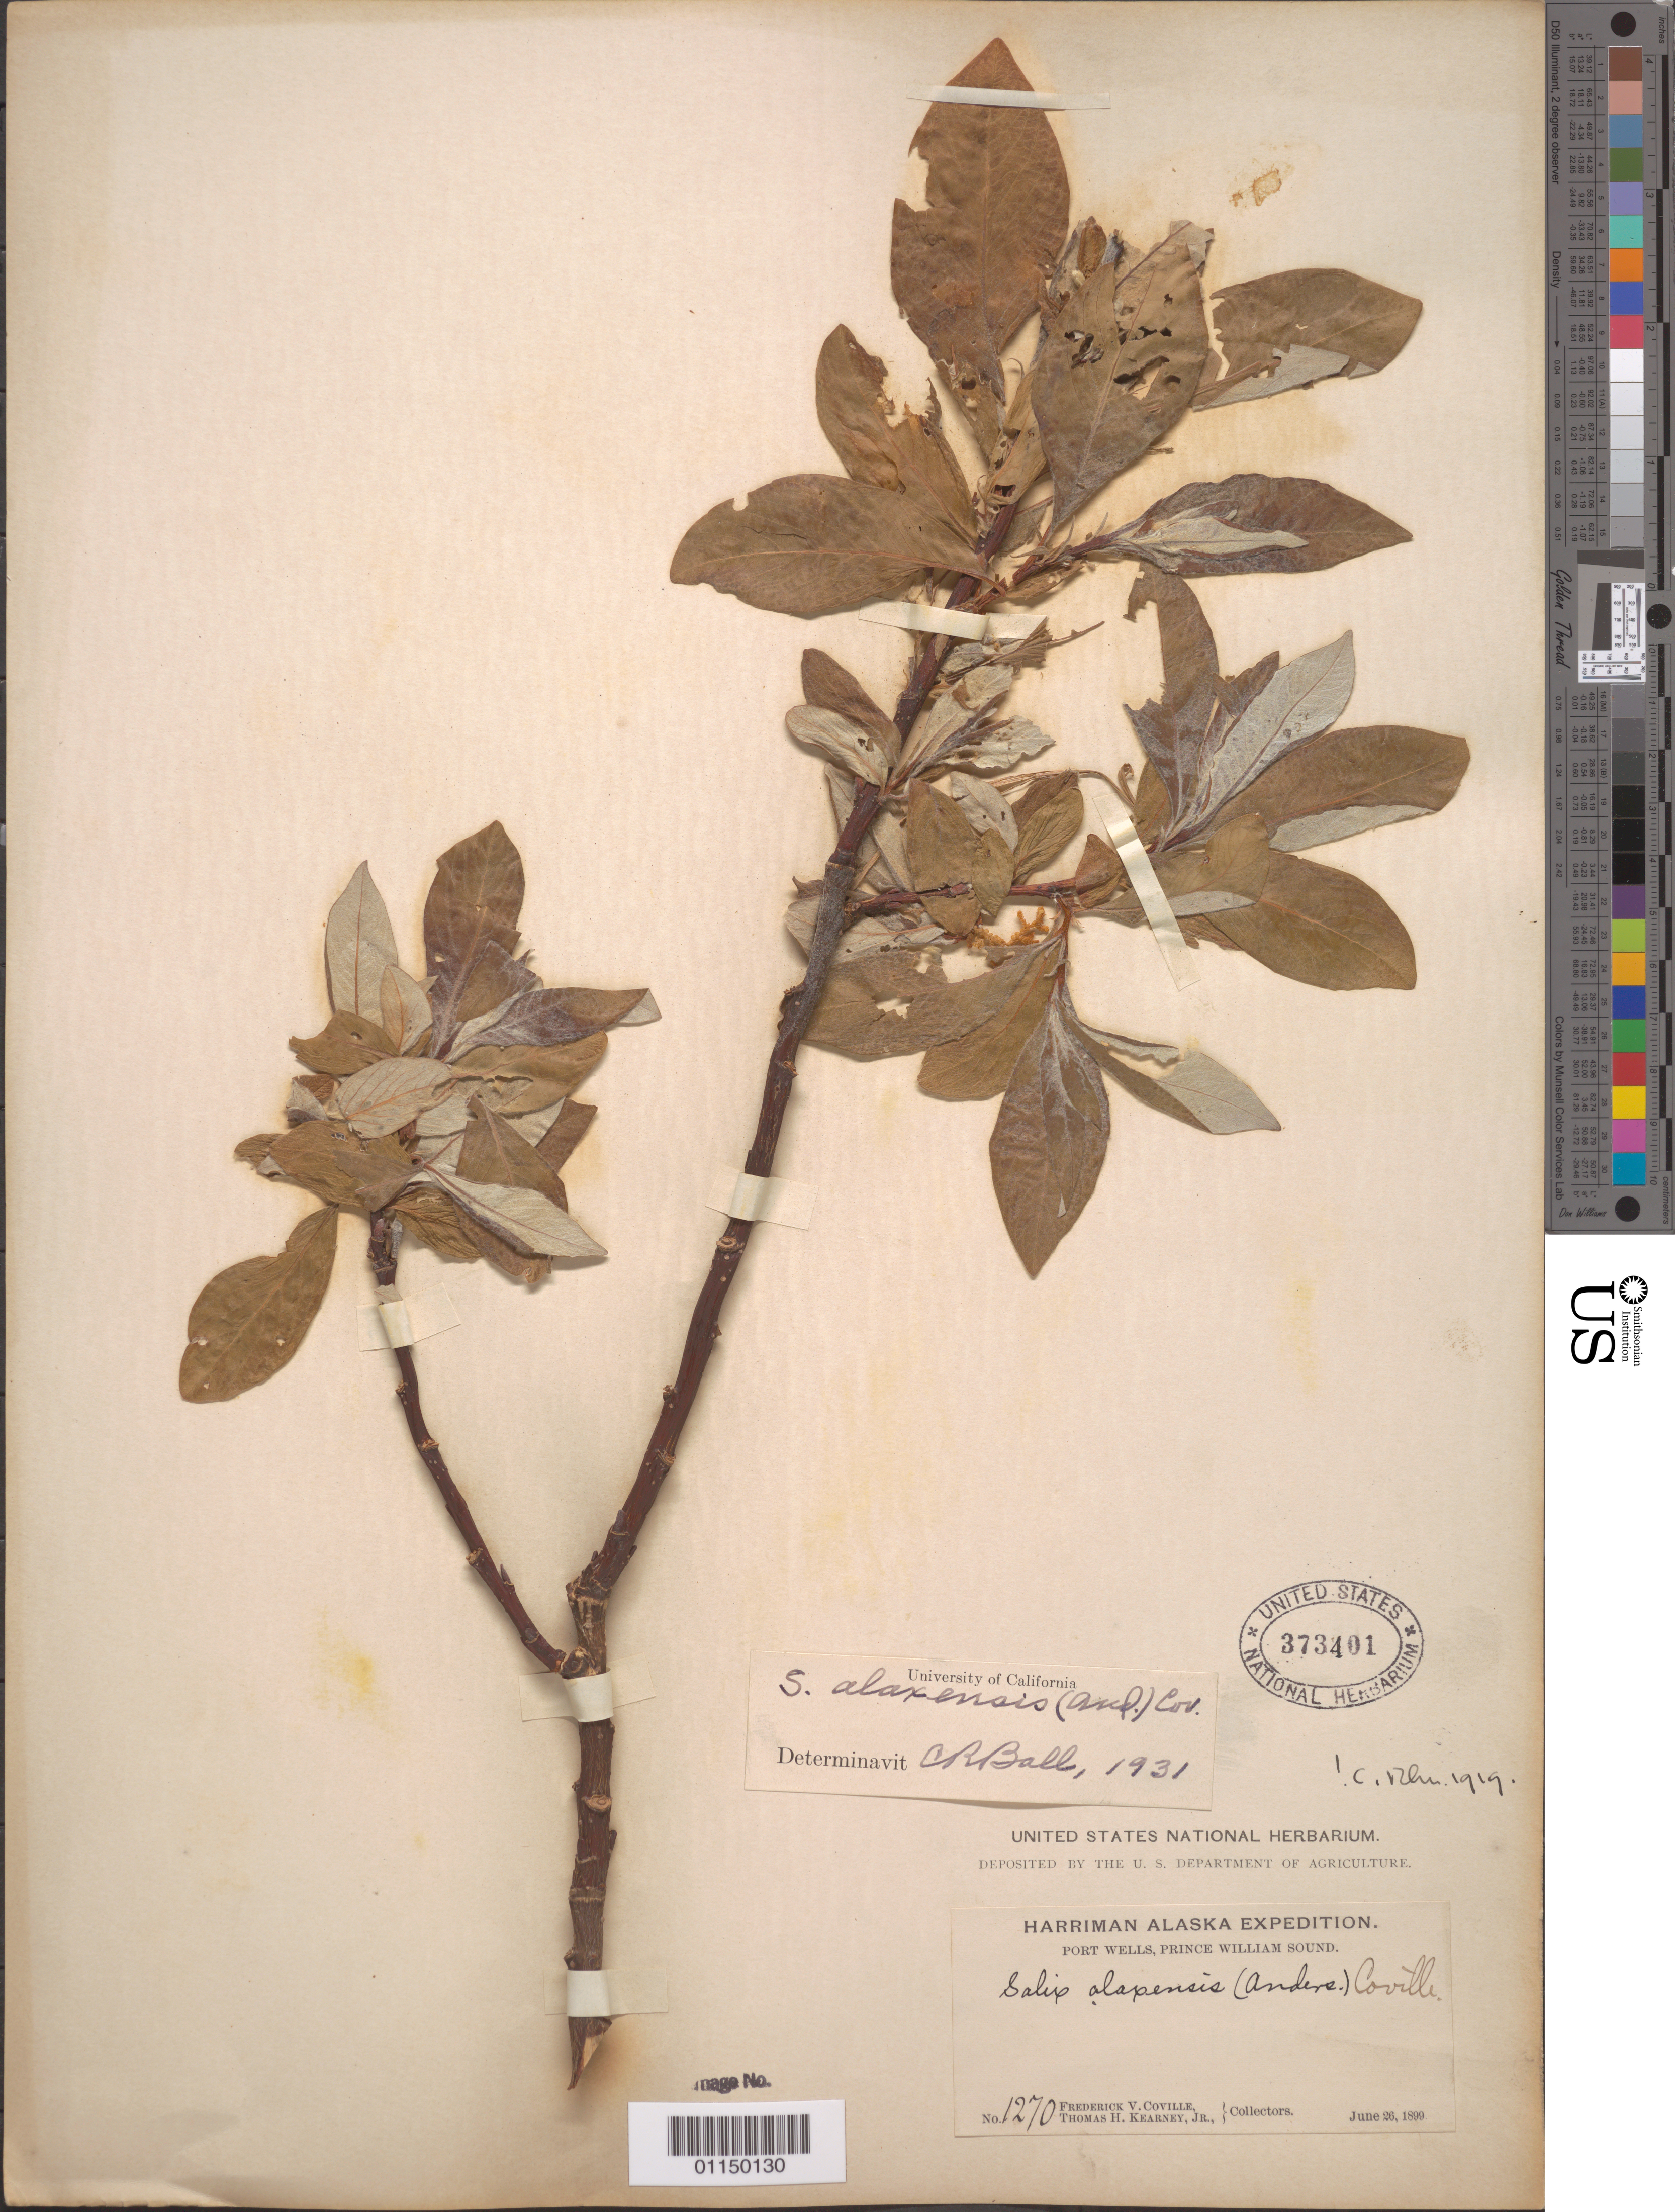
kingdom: Plantae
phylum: Tracheophyta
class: Magnoliopsida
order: Malpighiales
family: Salicaceae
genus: Salix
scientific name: Salix alaxensis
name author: (Andersson) Coville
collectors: F. V. Coville & T. H. Kearney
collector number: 1270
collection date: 1899-06-26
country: United States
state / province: Alaska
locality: Port Wells, Prince William Sound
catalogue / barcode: US 373401